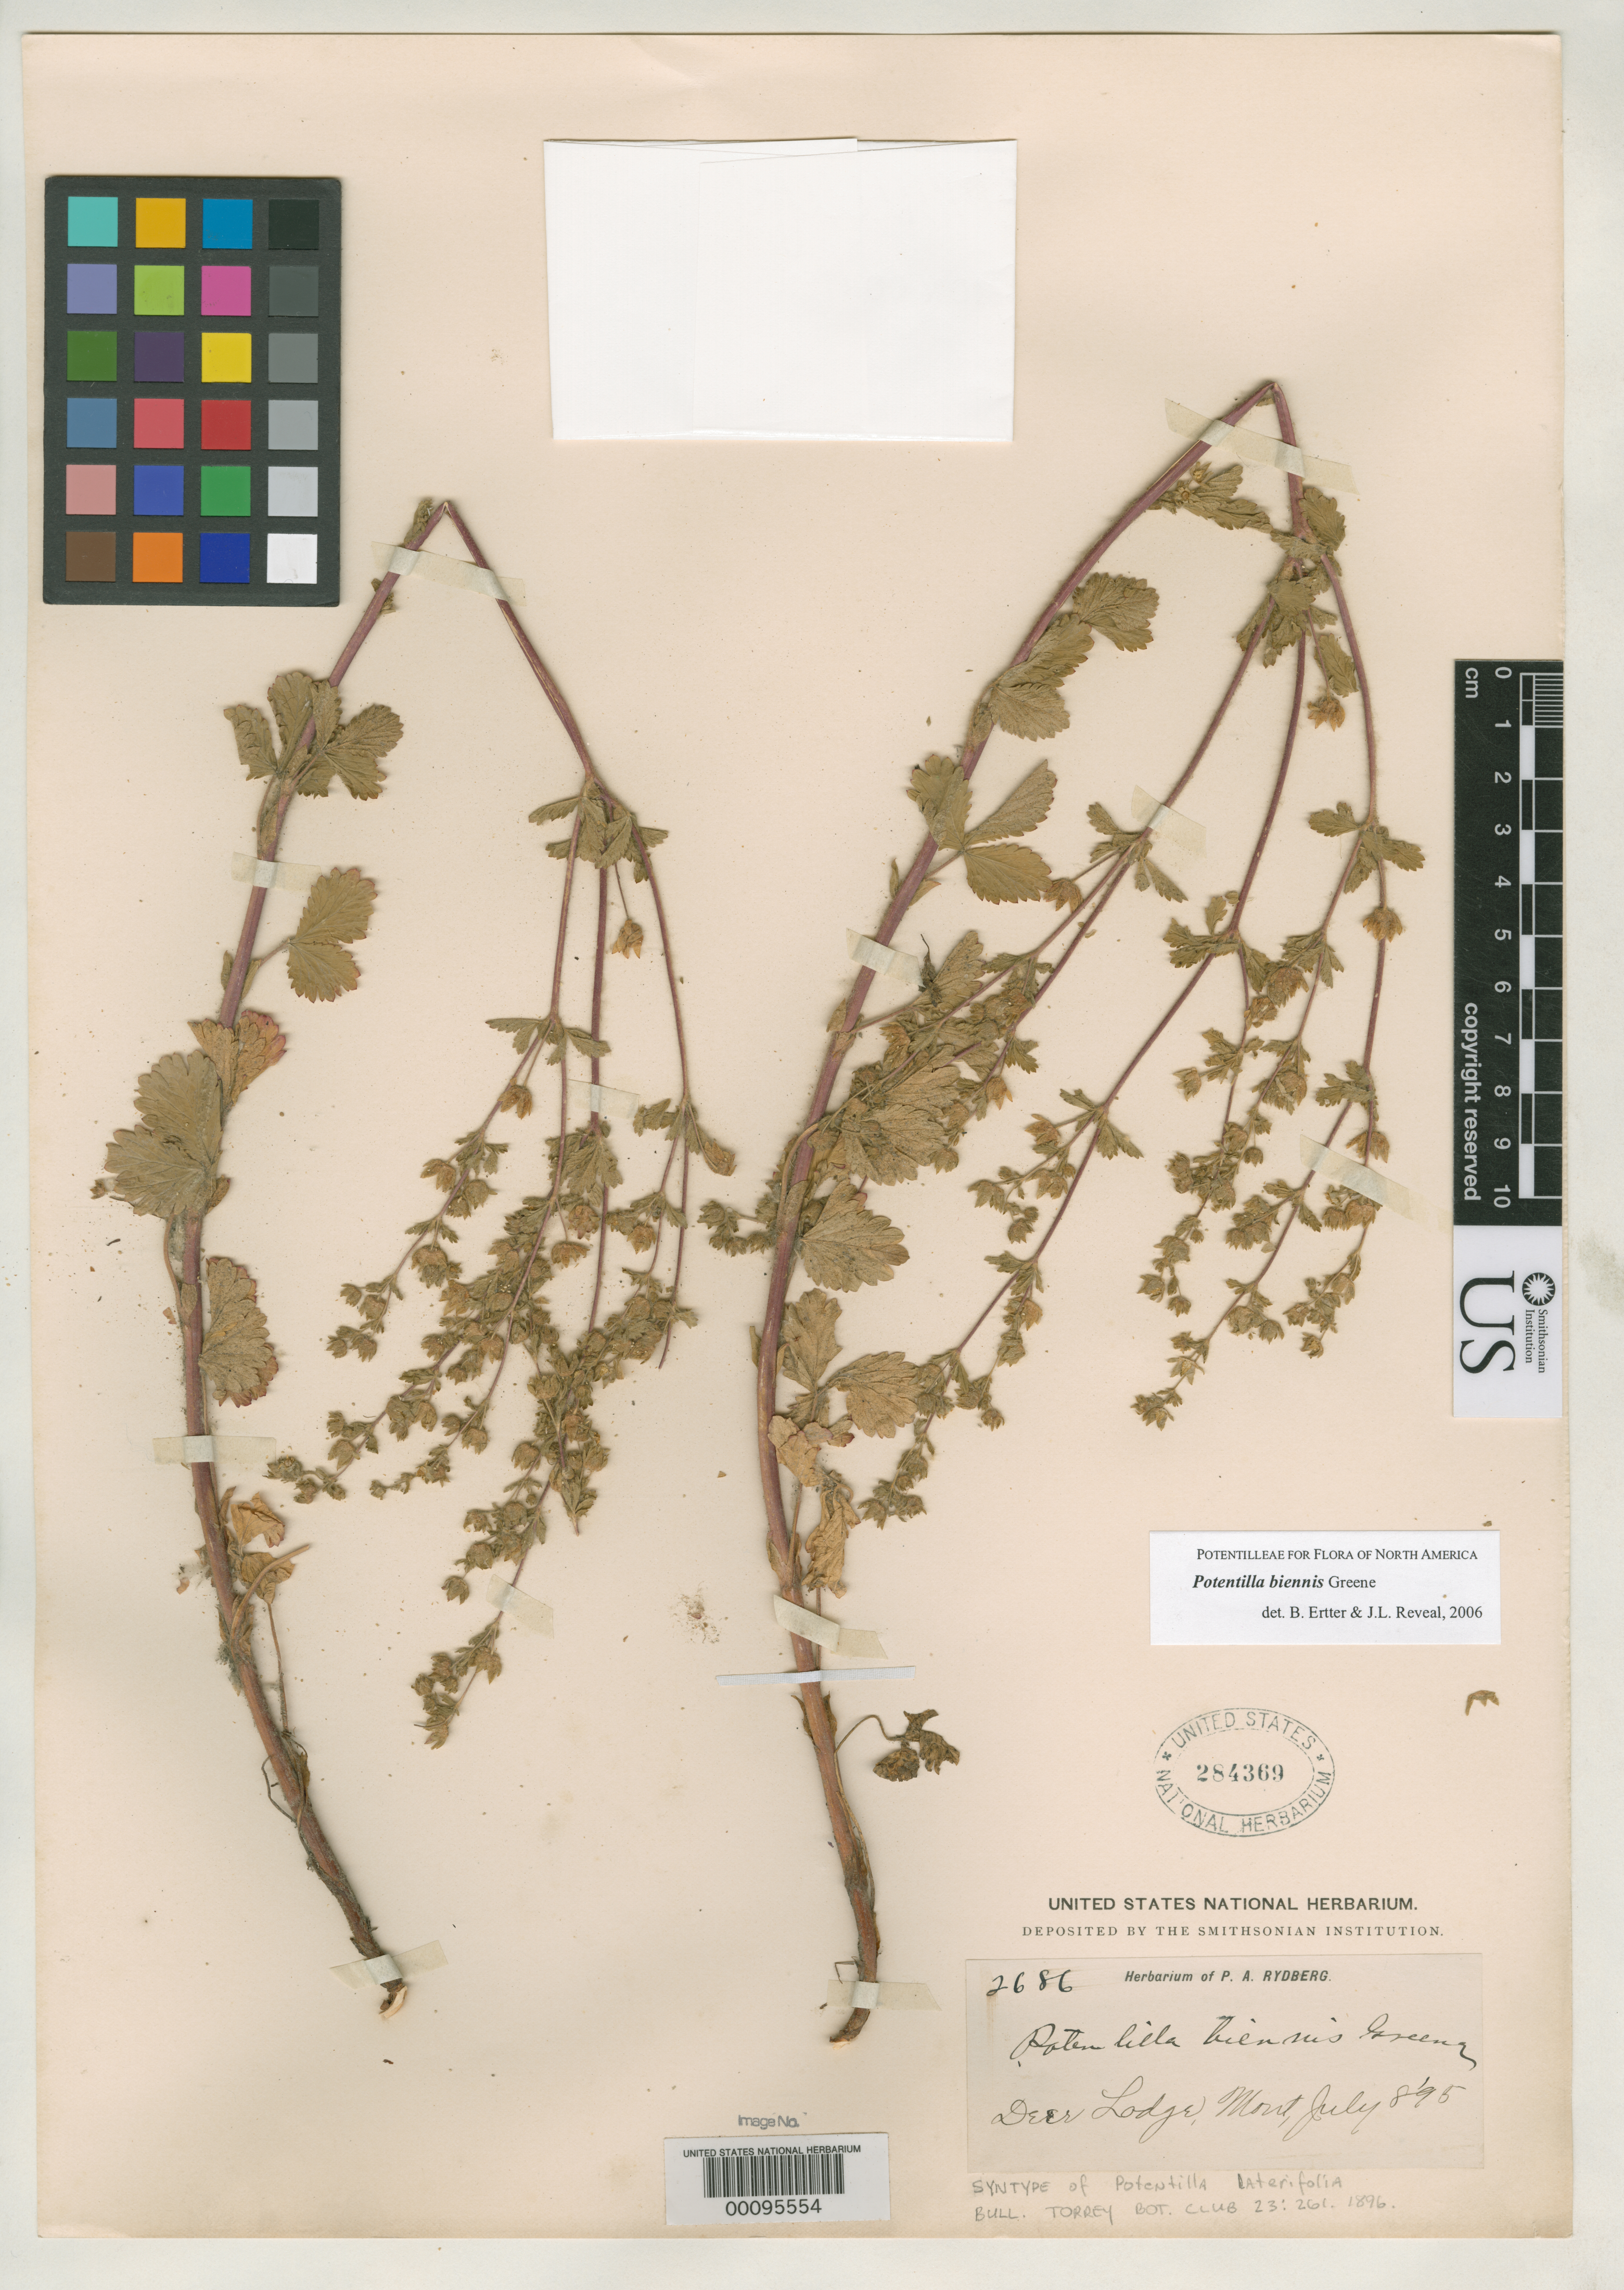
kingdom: Plantae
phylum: Tracheophyta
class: Magnoliopsida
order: Rosales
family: Rosaceae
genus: Potentilla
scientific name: Potentilla lateriflora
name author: Rydb.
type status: Syntype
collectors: P. A. Rydberg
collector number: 2686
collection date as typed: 08 Jul 1895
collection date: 1895-07-08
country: United States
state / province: Montana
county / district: Powell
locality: Deer Lodge.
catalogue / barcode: US 284369